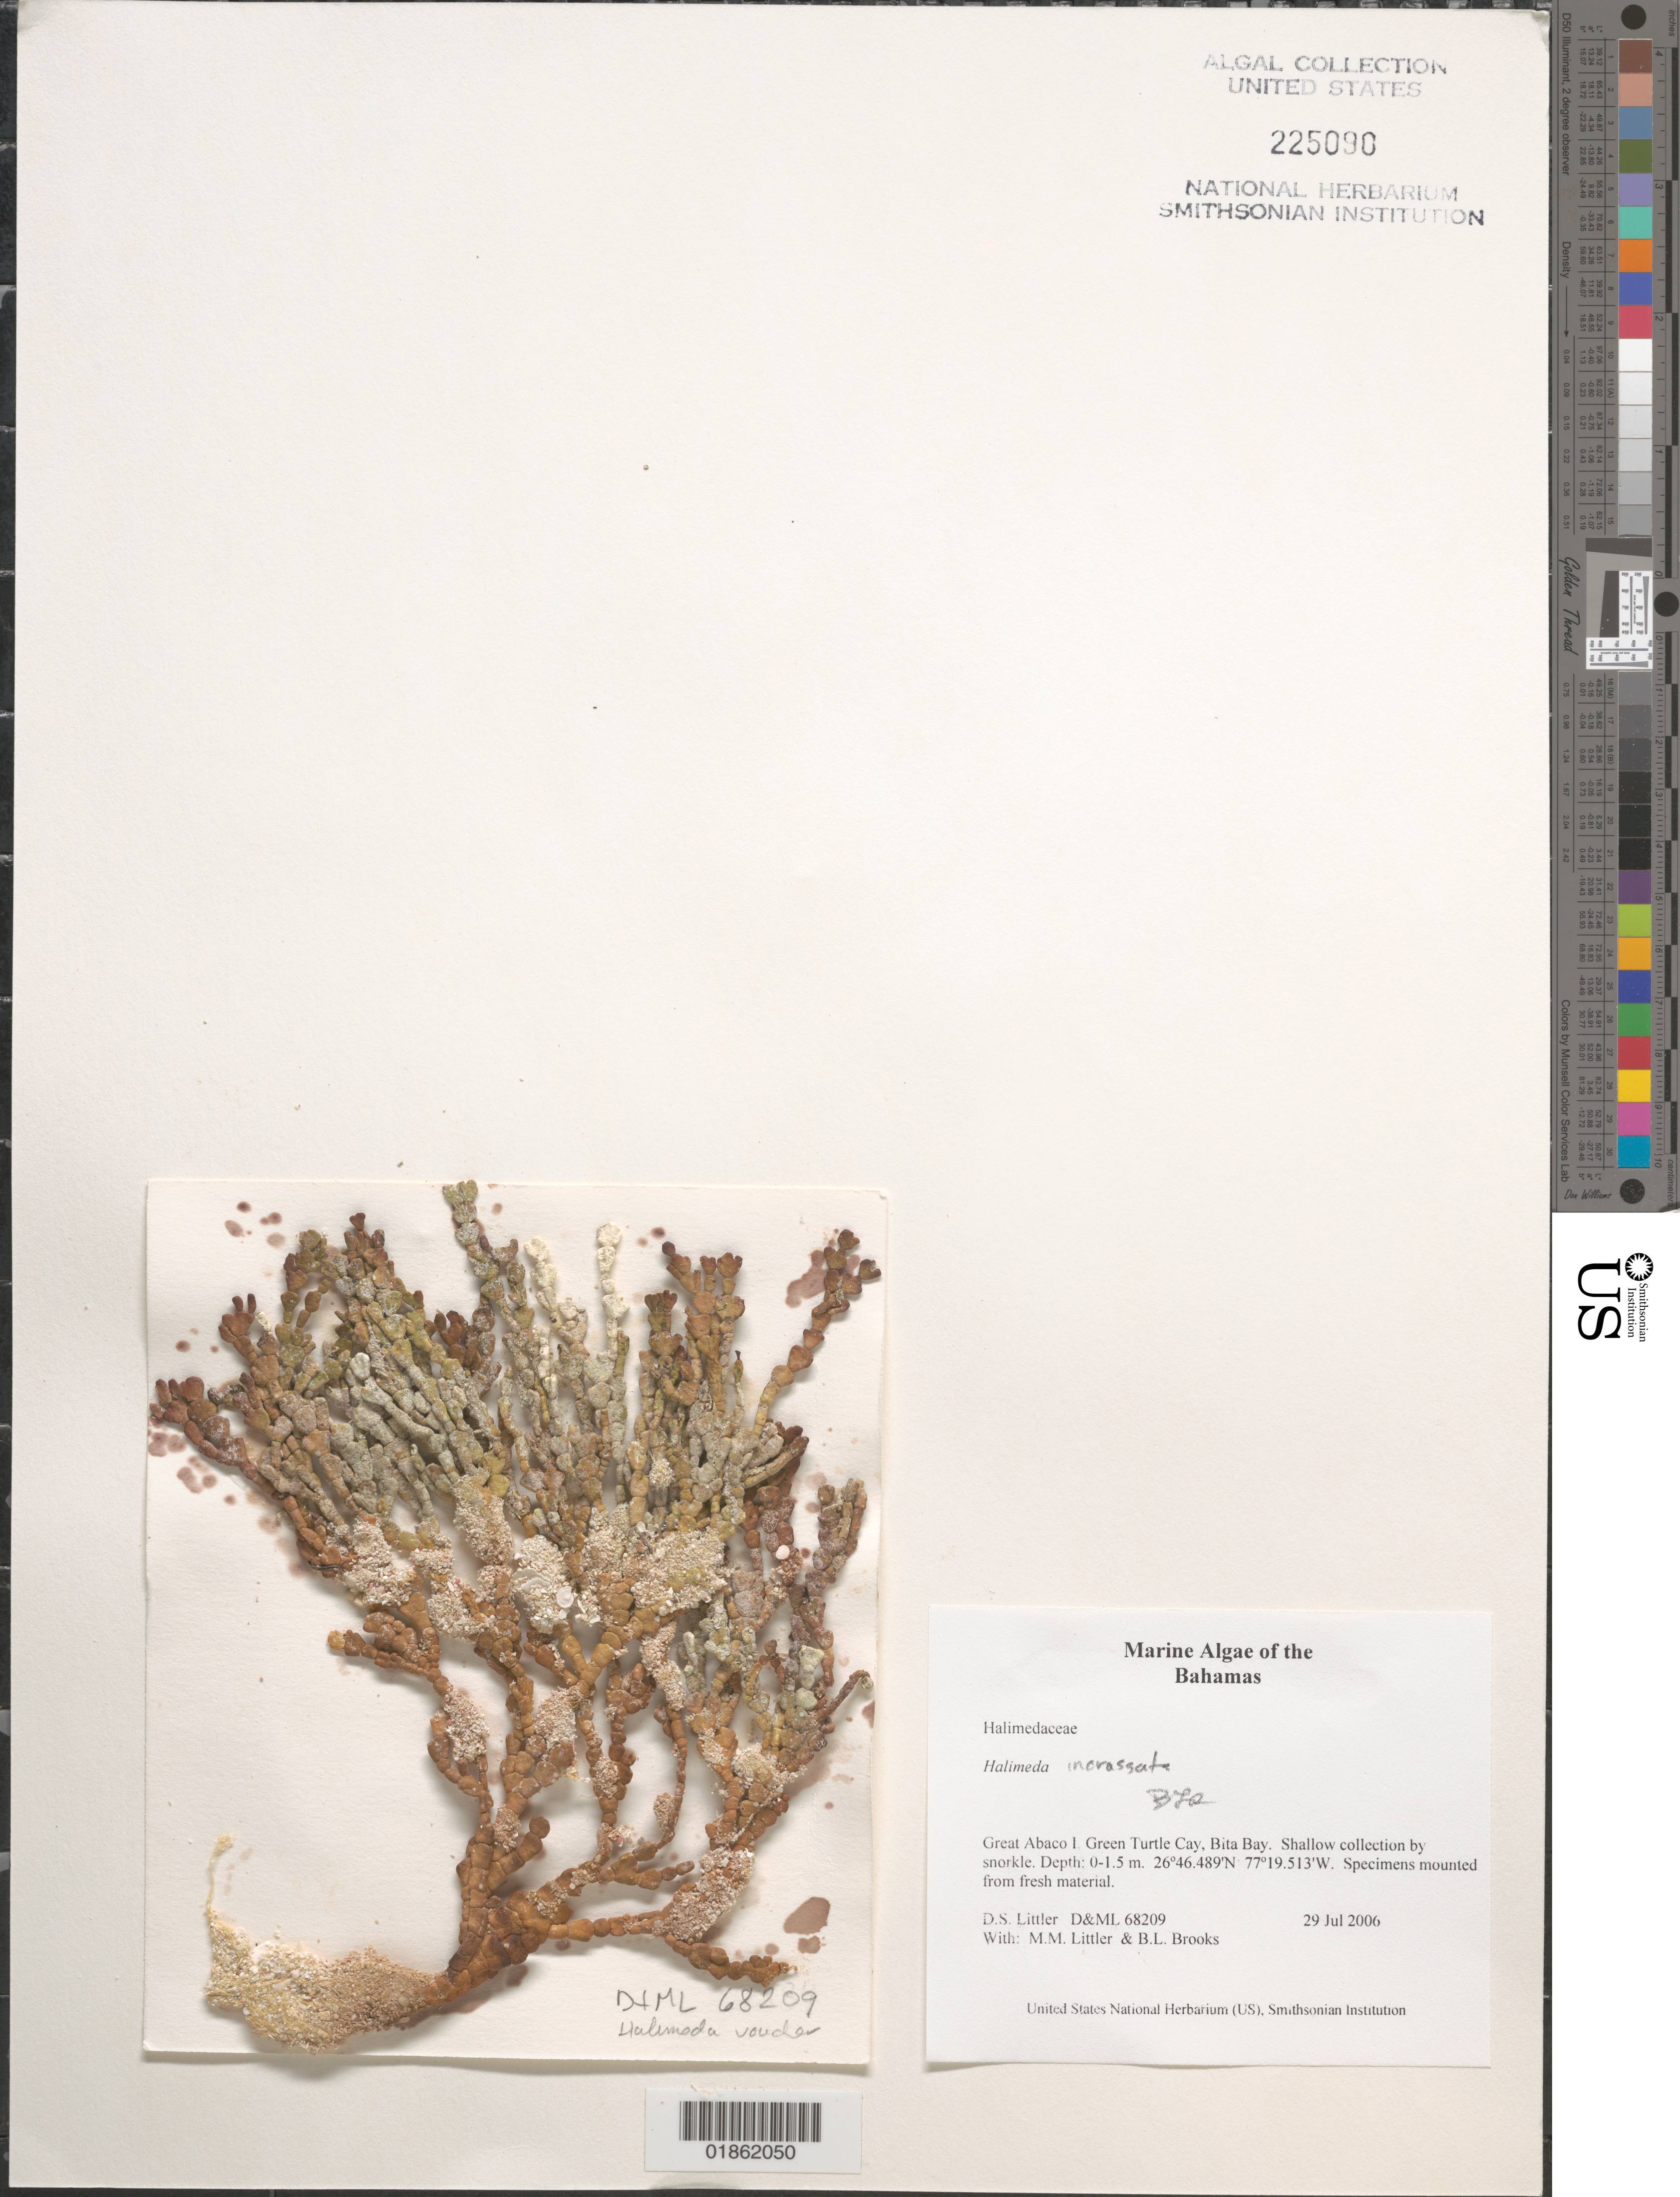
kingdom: Plantae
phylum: Chlorophyta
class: Ulvophyceae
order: Bryopsidales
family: Halimedaceae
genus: Halimeda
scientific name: Halimeda gracilis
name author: Harv. ex J. Agardh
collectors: D. S. Littler, M. M. Littler & B. Lapointe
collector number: D&ML 68209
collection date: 2006-07-29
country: Bahamas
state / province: Hope Town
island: Green Turtle Cay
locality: Abacos. Green Turtle Cay. Bita Bay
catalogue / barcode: US 225090